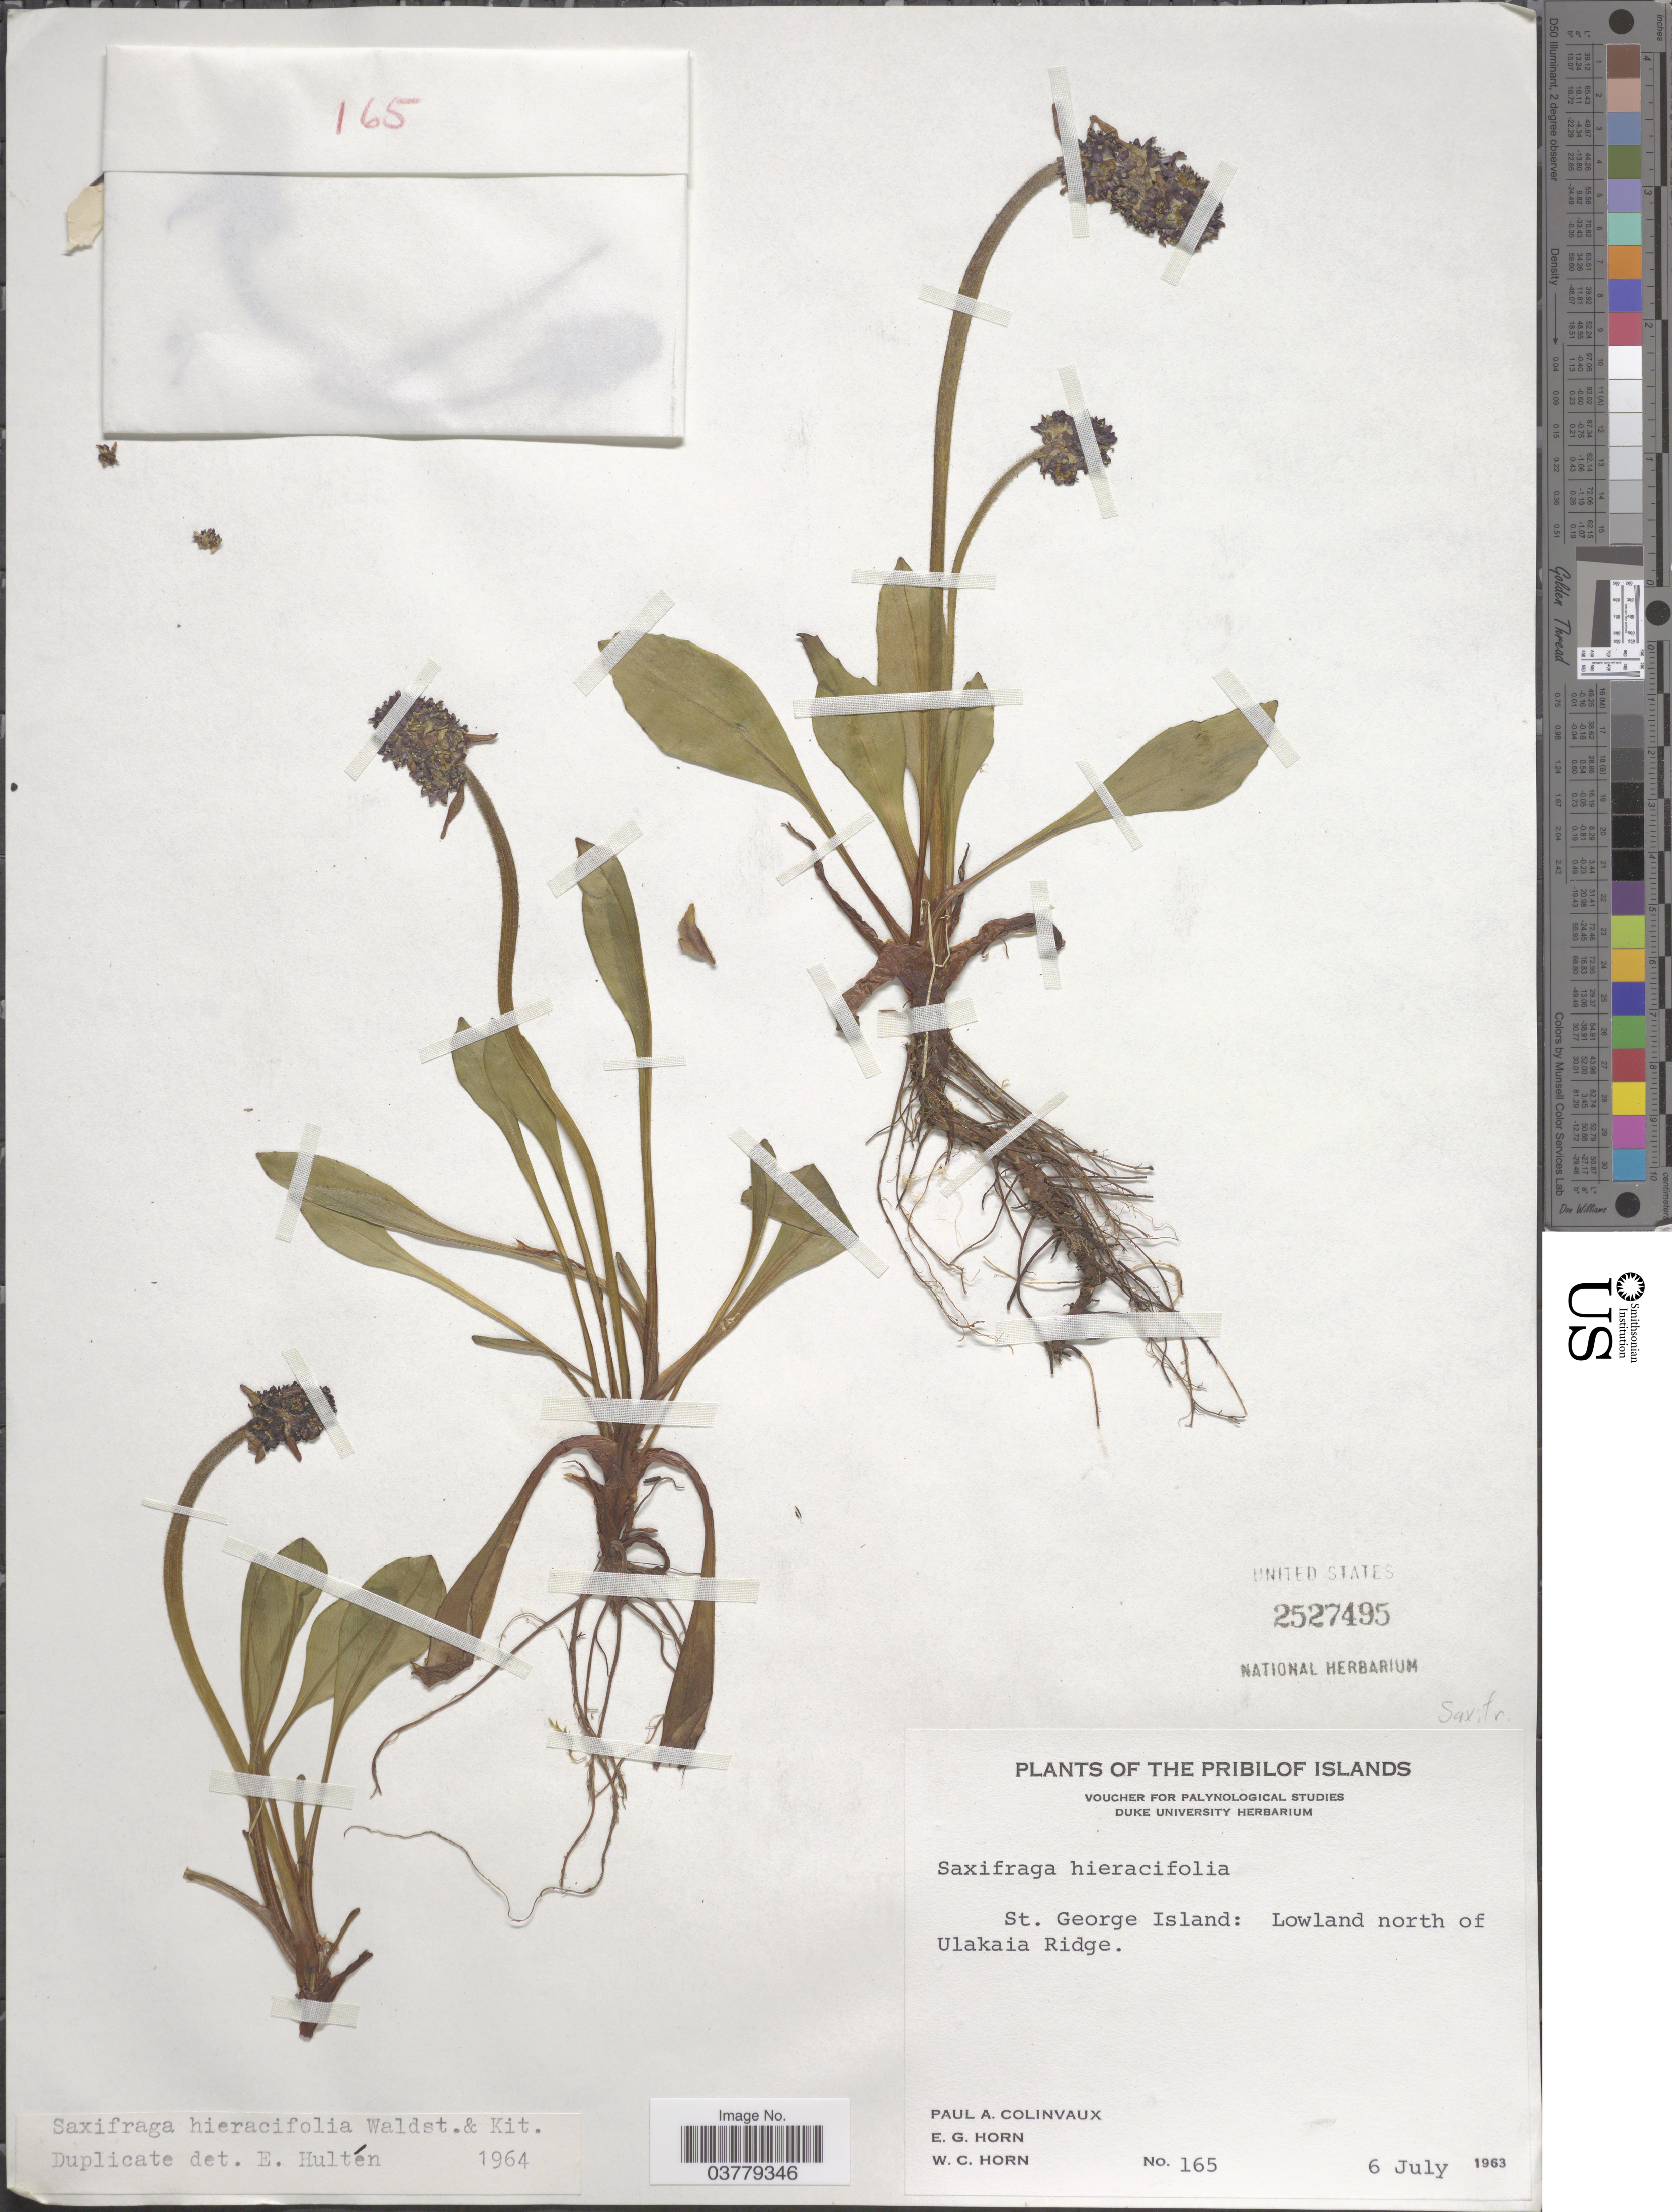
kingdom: Plantae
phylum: Tracheophyta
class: Magnoliopsida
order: Saxifragales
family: Saxifragaceae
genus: Micranthes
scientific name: Micranthes hieraciifolia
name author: (Waldst. & Kit. ex Willd.) Haw.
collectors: P. Colinvaux, E. Horn & W. Horn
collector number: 165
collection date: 1963-07-06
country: United States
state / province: Alaska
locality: Pribilof Islands, St. George Island: Lowland north of Ulakaia Ridge.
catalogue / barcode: US 2527495